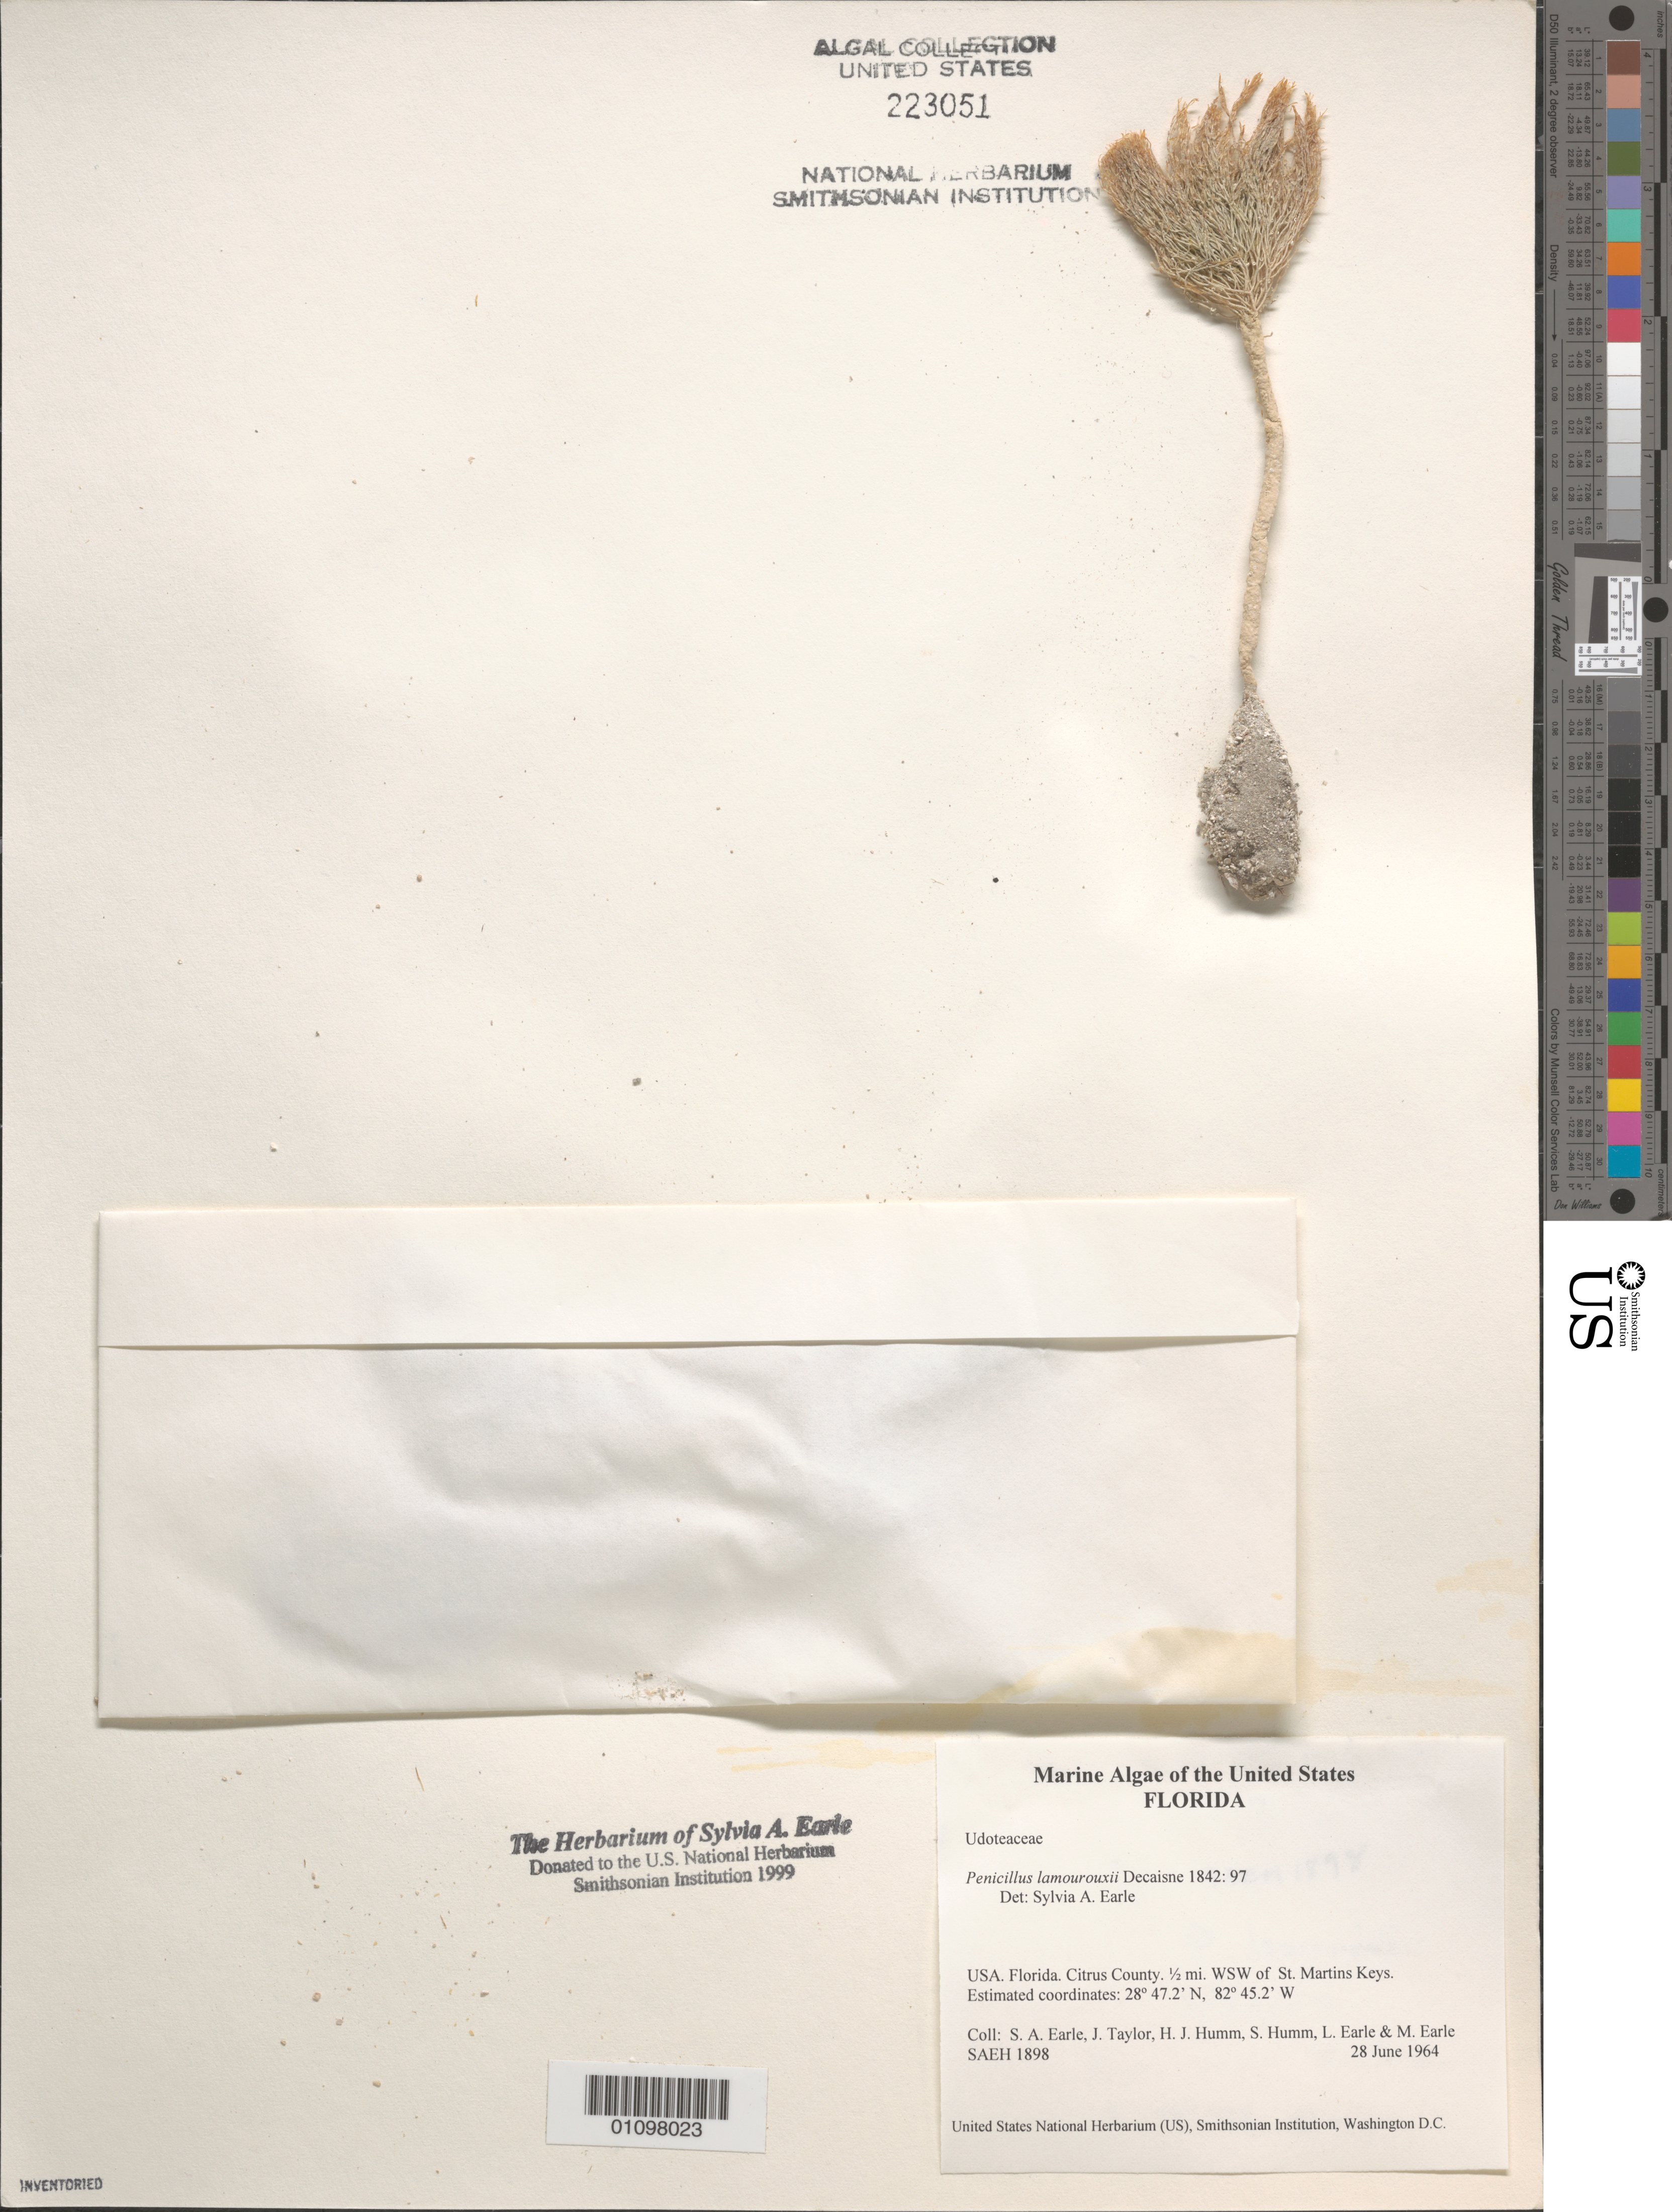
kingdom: Plantae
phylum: Chlorophyta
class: Ulvophyceae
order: Bryopsidales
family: Udoteaceae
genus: Penicillus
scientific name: Penicillus lamourouxii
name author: Decne.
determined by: Earle, S. A.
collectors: S. A. Earle, J. L. Taylor, H. J. Humm, S. Humm & L. Earle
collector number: SAEH 1898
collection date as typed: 28 Jun 1964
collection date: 1964-06-28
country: United States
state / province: Florida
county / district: Citrus County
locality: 0.5 mile west southwest of St. Martins Keys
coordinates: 28 47.2'N, 82 45.2'W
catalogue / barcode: US 223051